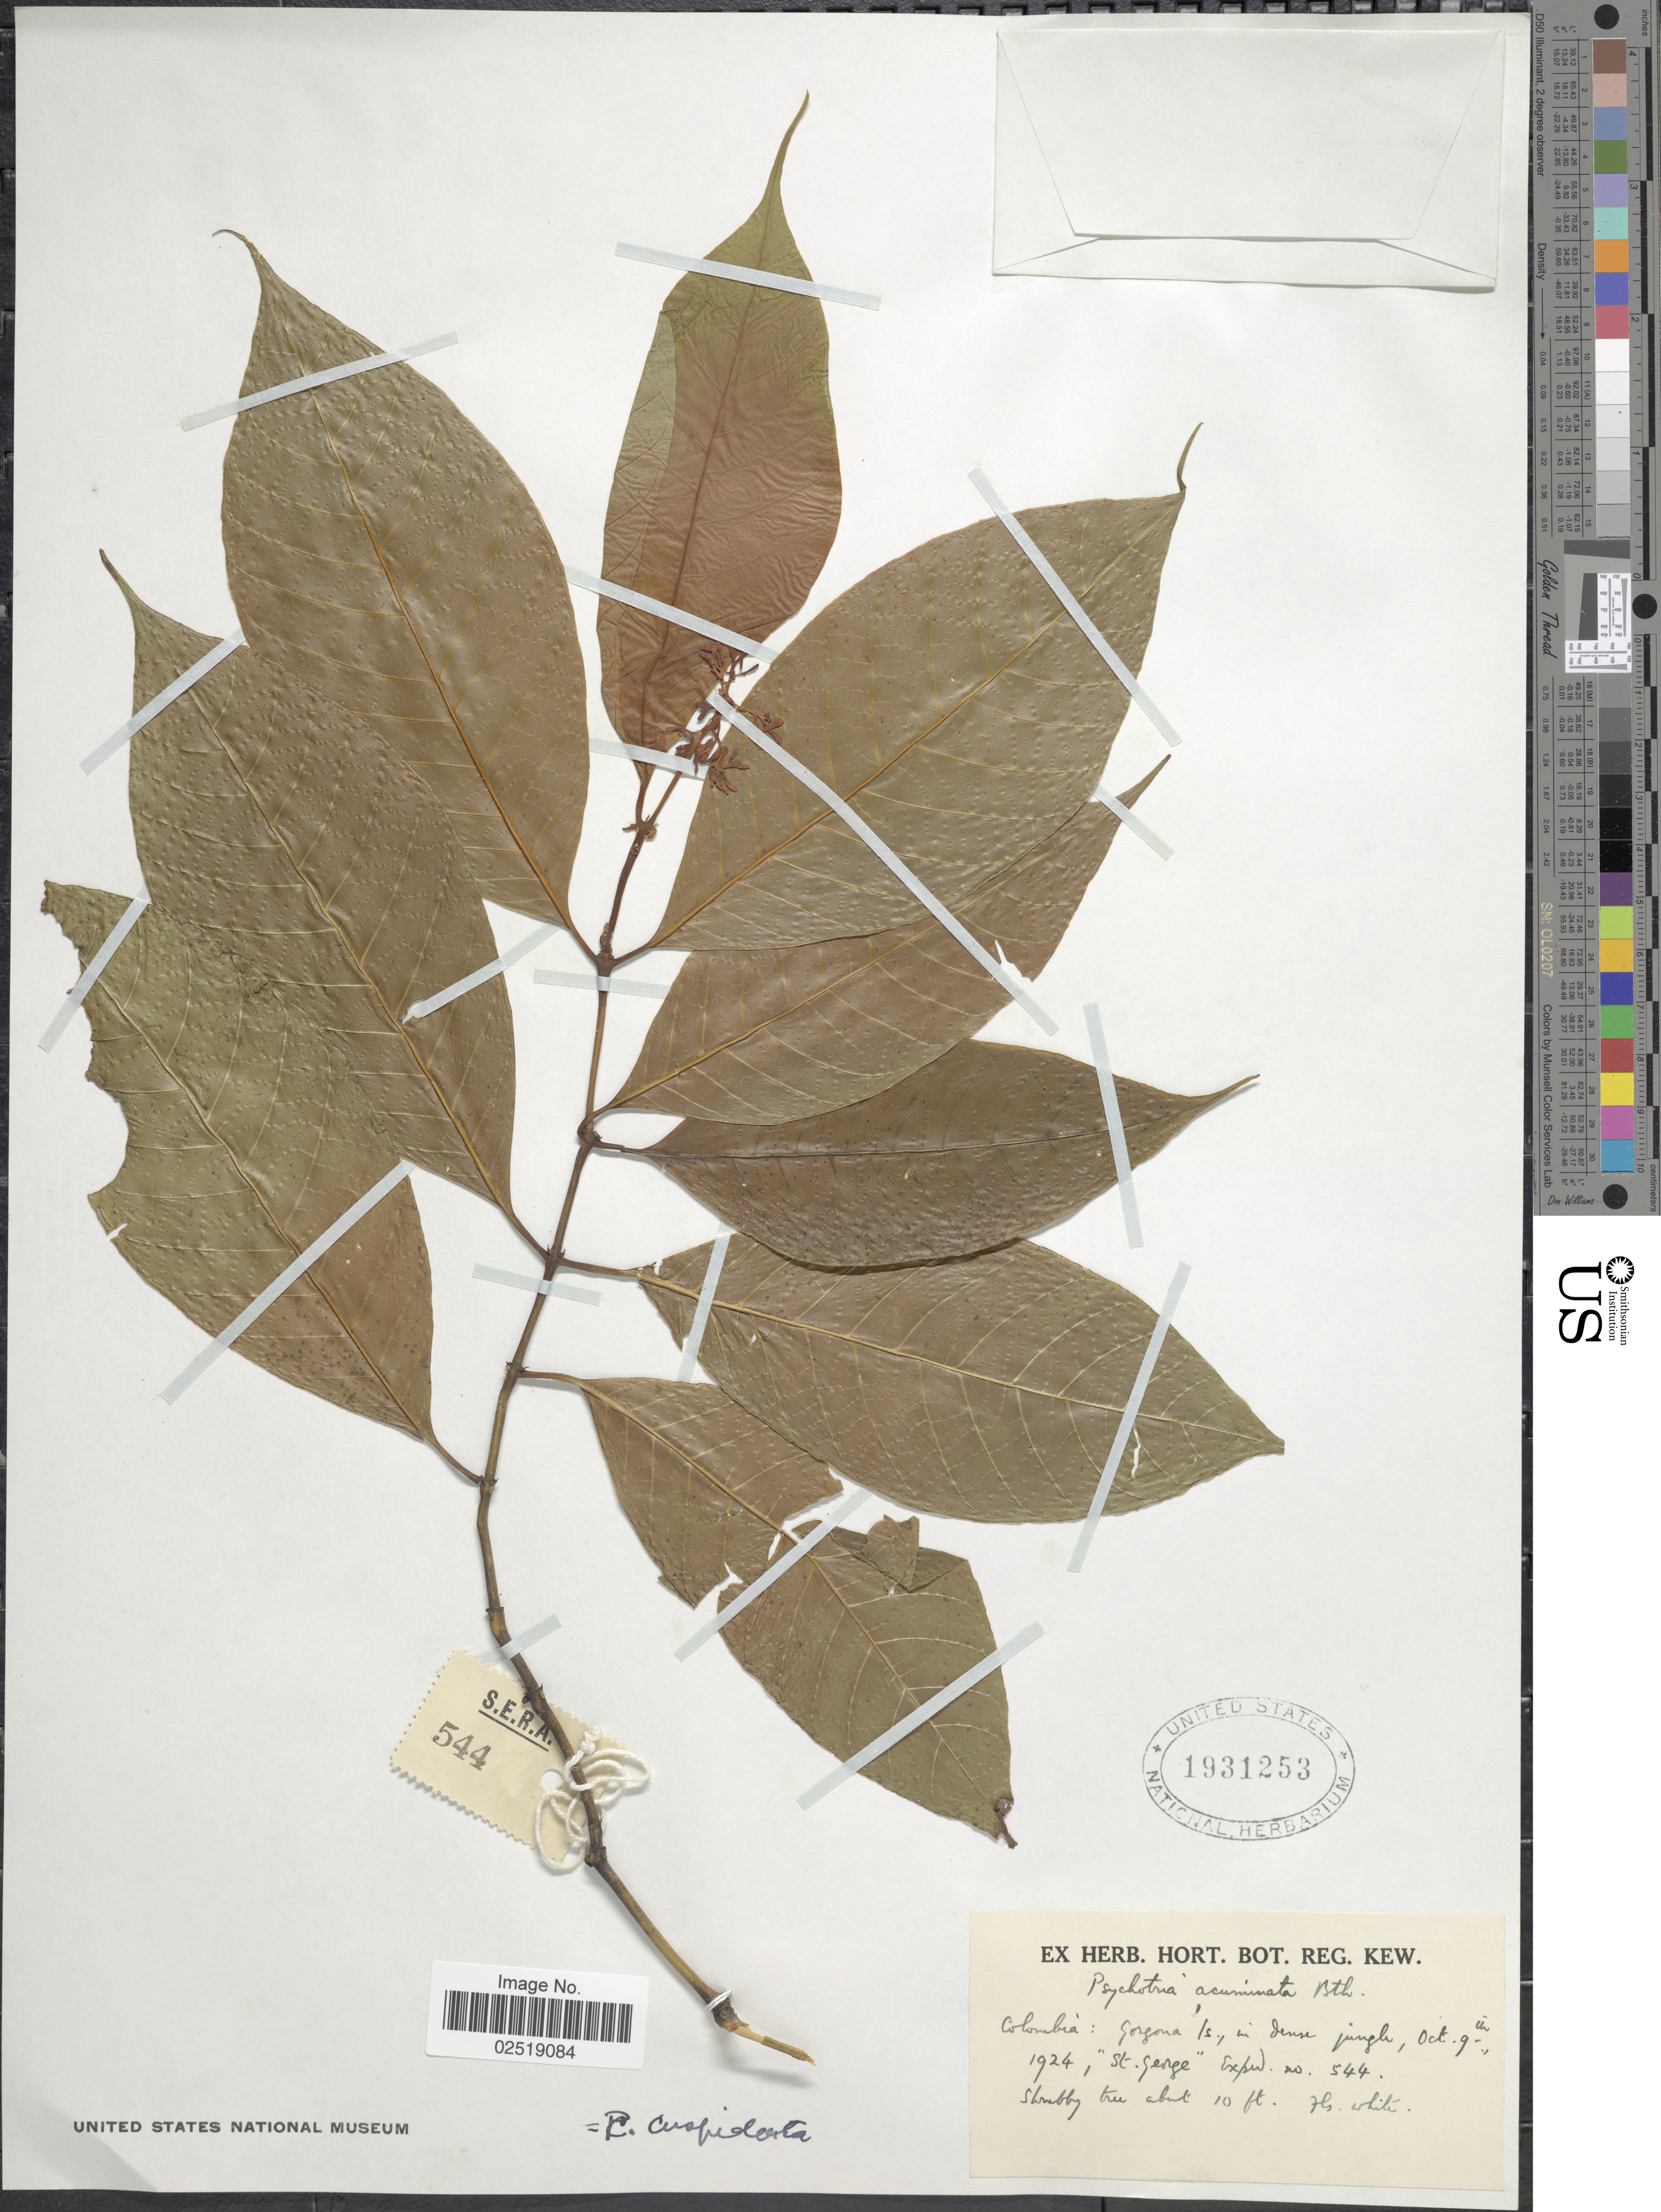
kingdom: Plantae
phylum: Tracheophyta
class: Magnoliopsida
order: Gentianales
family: Rubiaceae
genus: Psychotria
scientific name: Psychotria cuspidata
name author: Bredem. ex Schult.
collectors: St. George Exped.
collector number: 544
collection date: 1924-10-09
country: Colombia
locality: Gorgona Is., in dense jungle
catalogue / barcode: US 1931253